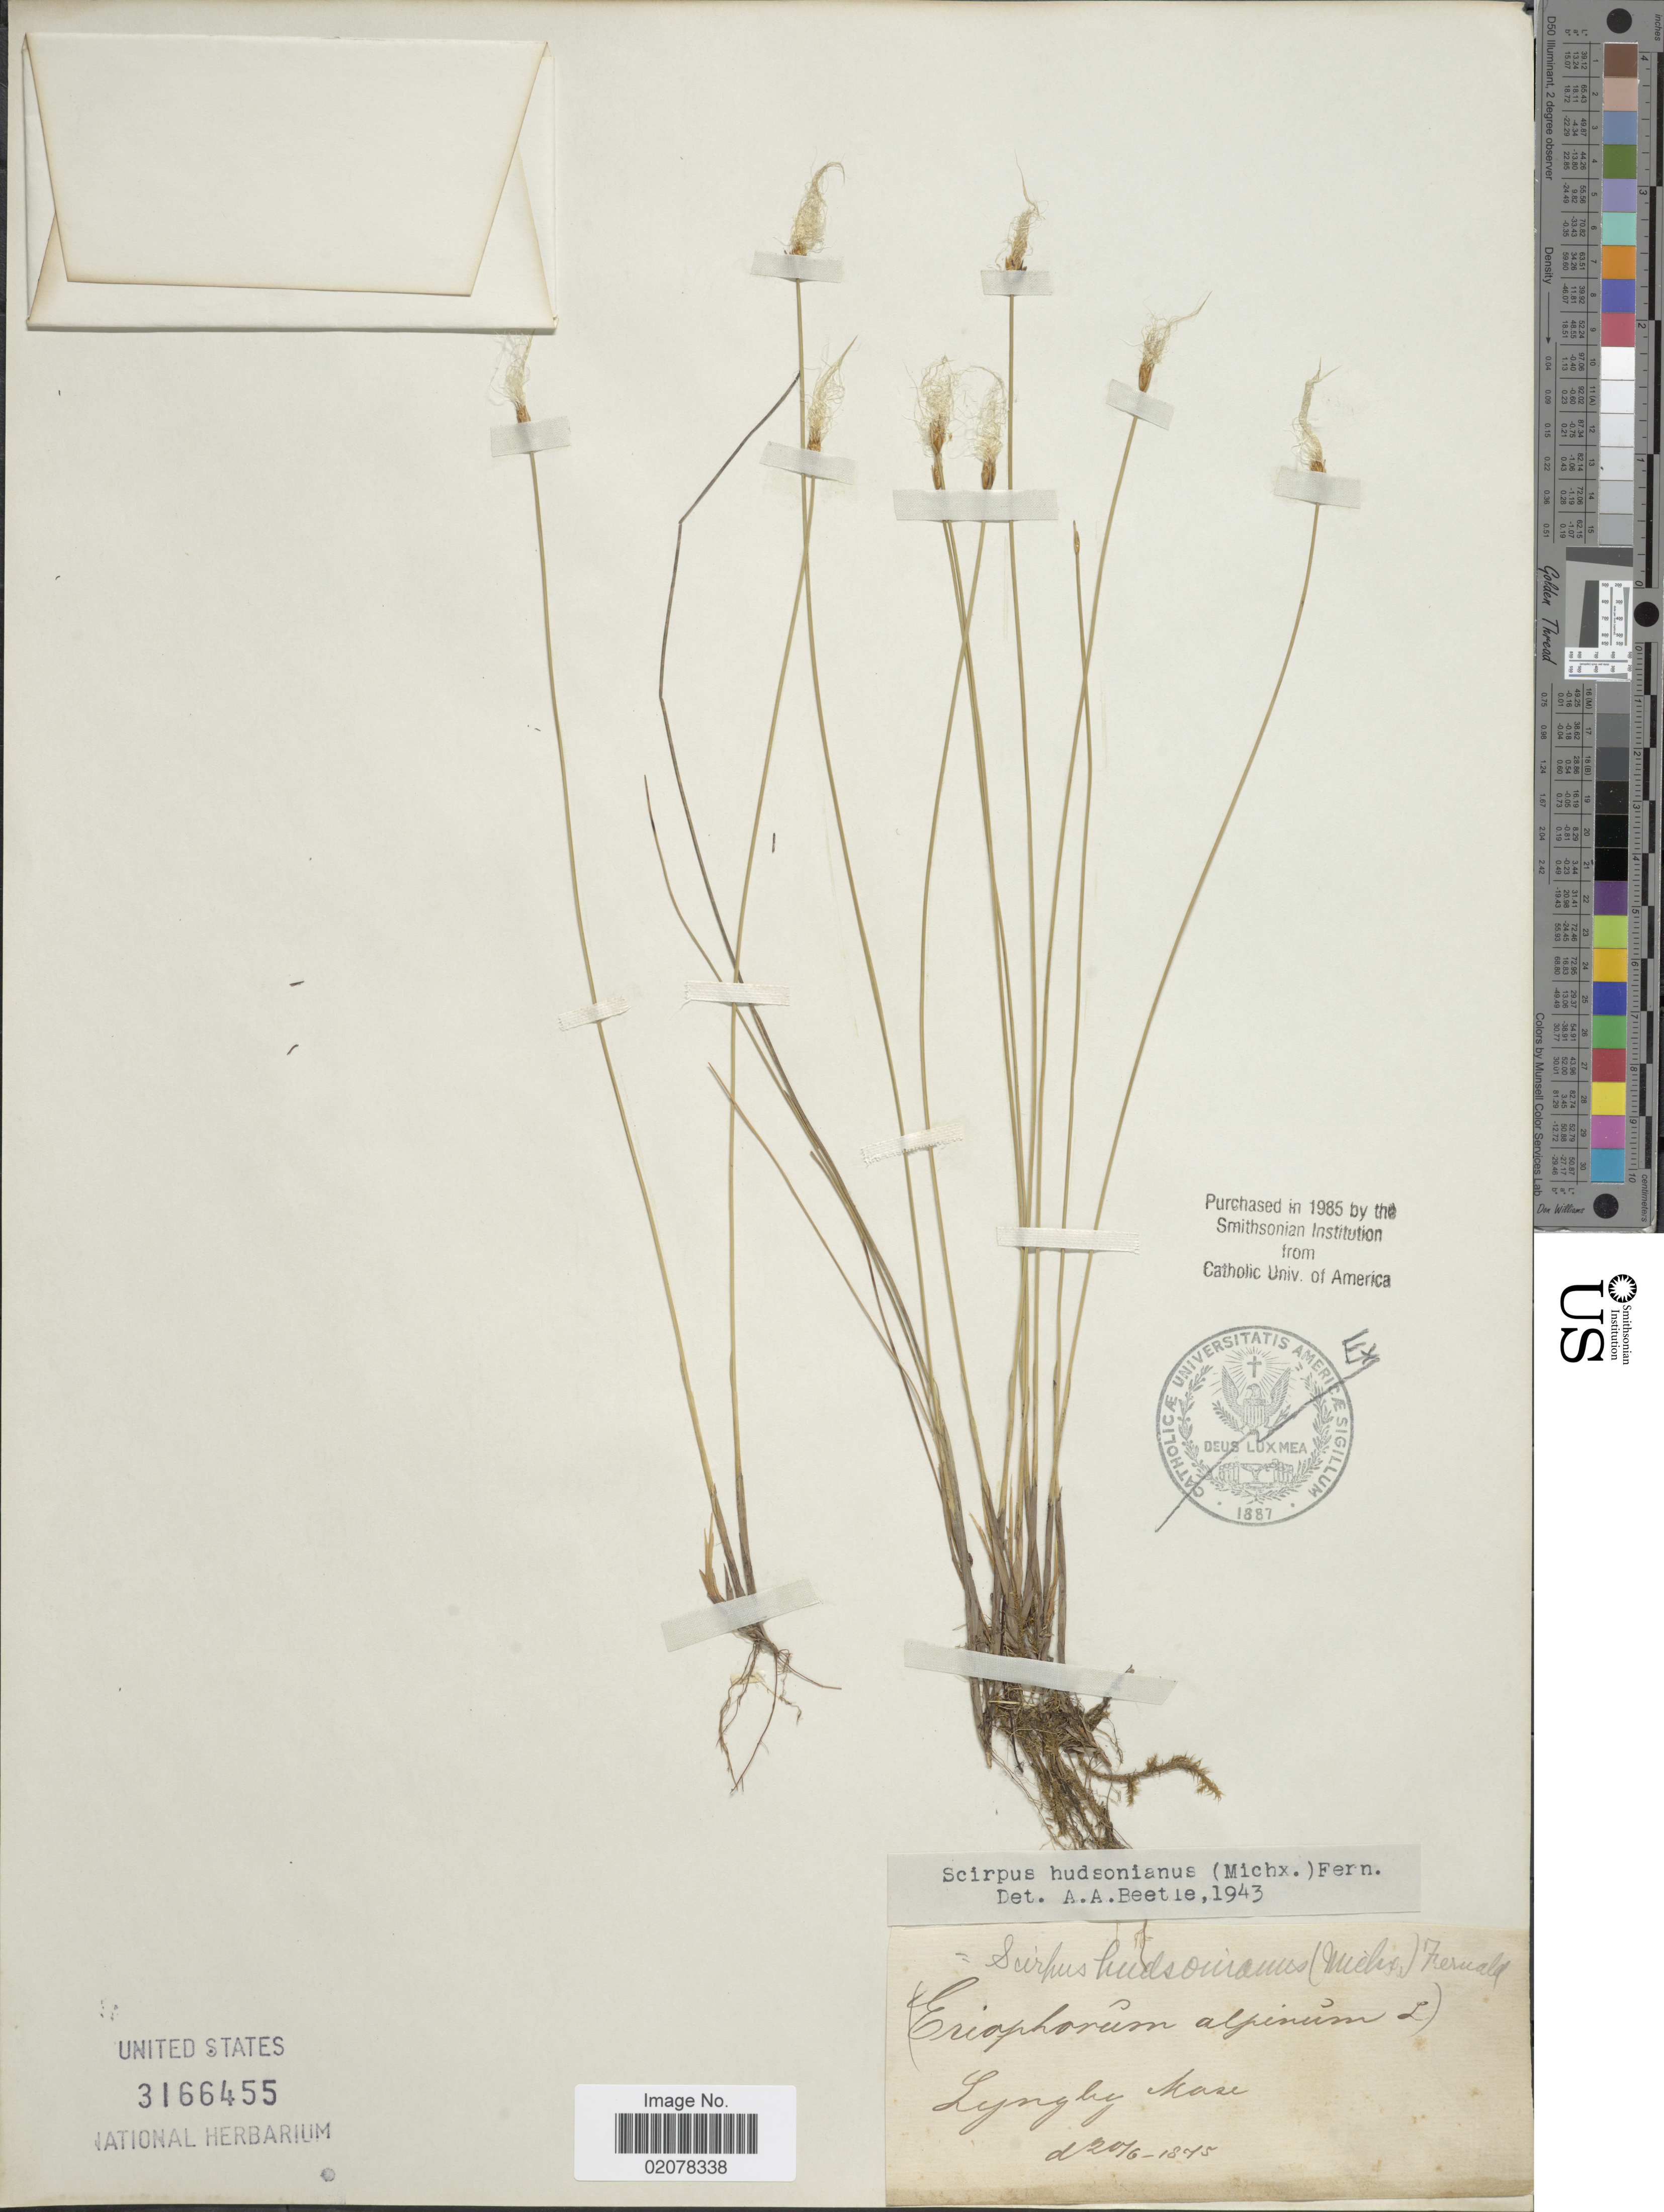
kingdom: Plantae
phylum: Tracheophyta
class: Liliopsida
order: Poales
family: Cyperaceae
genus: Trichophorum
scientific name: Trichophorum alpinum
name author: (L.) Pers.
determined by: Strong, M. T., (US), Smithsonian Institution - National Museum of Natural History (UNITED STATES)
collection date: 1875-06-20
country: Denmark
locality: Lyngby Mose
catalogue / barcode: US 3166455